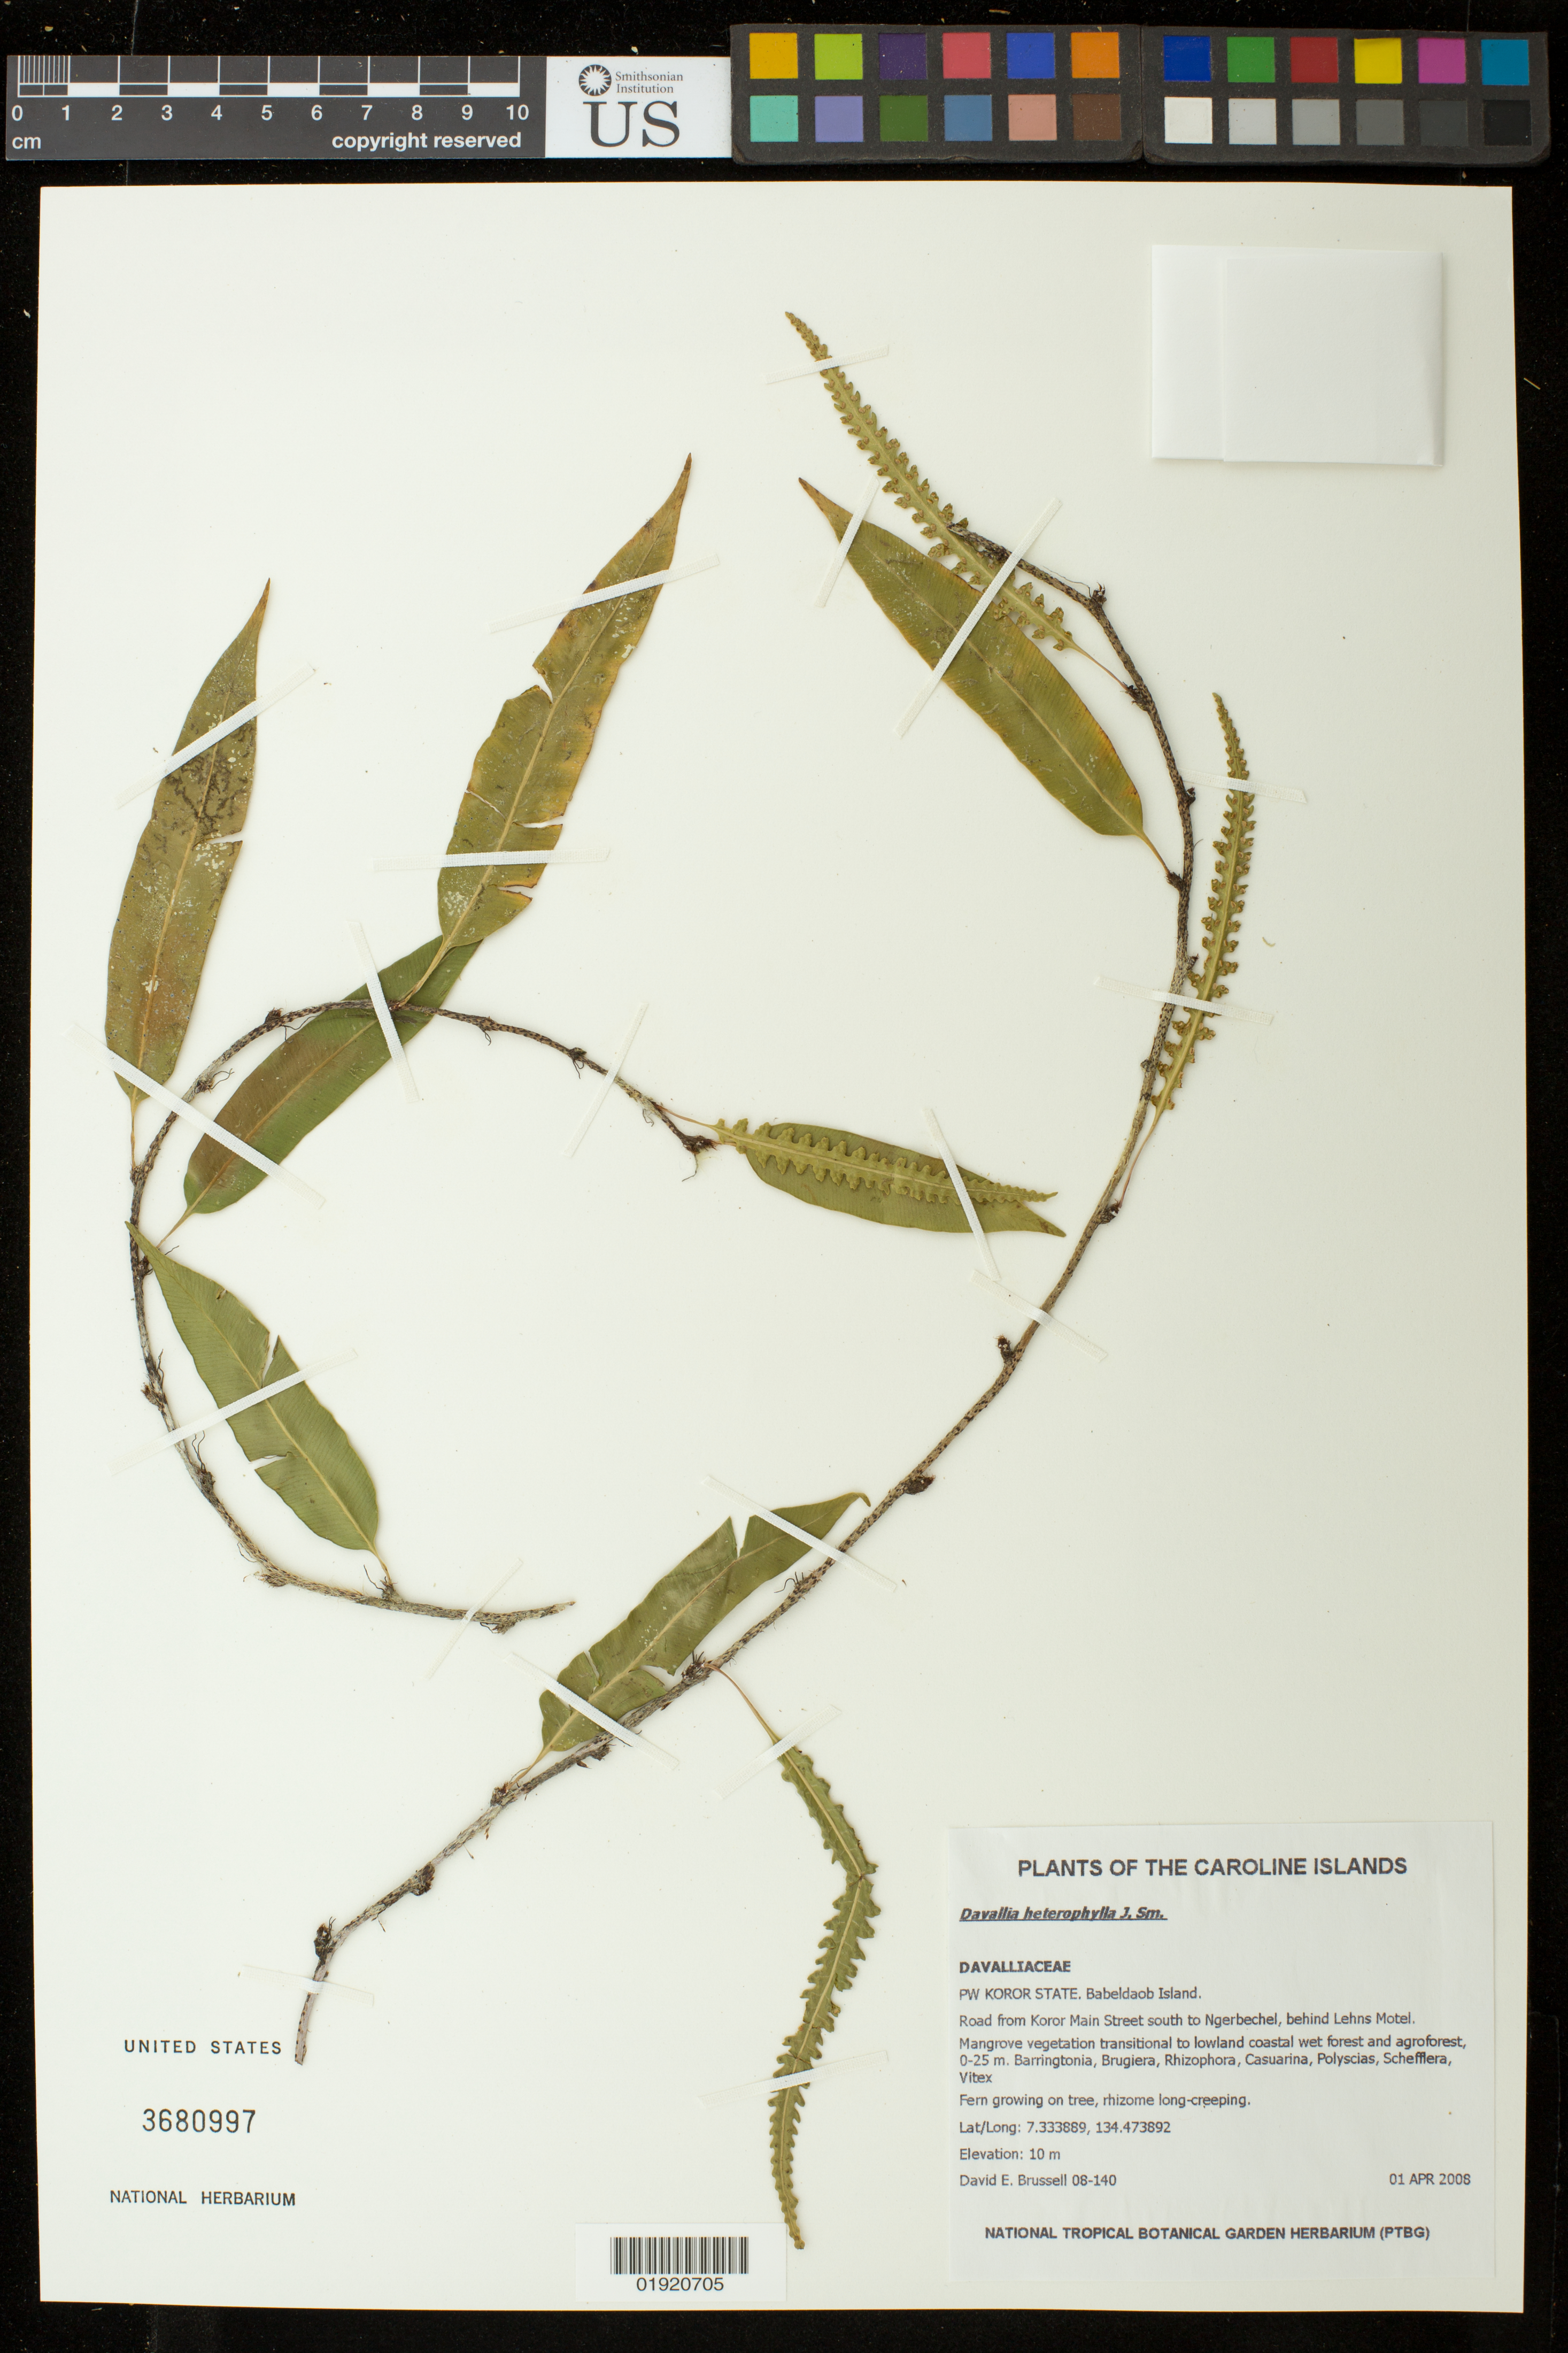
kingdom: Plantae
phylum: Tracheophyta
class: Polypodiopsida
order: Polypodiales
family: Davalliaceae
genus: Davallia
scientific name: Davallia heterophylla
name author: Sm.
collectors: D. Brussell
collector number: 08-140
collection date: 2008-04-01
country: Palau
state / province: Koror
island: Babeldaob [Babelthuap]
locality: Koror State, Babeldaob Island. Road from Koror Main Street south to Ngerbechel, behind Lehns Motel.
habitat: Mangrove vegetation transitional to lowland coastal wet forest and agroforest, 0-25 m.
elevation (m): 10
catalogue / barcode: US 3680997